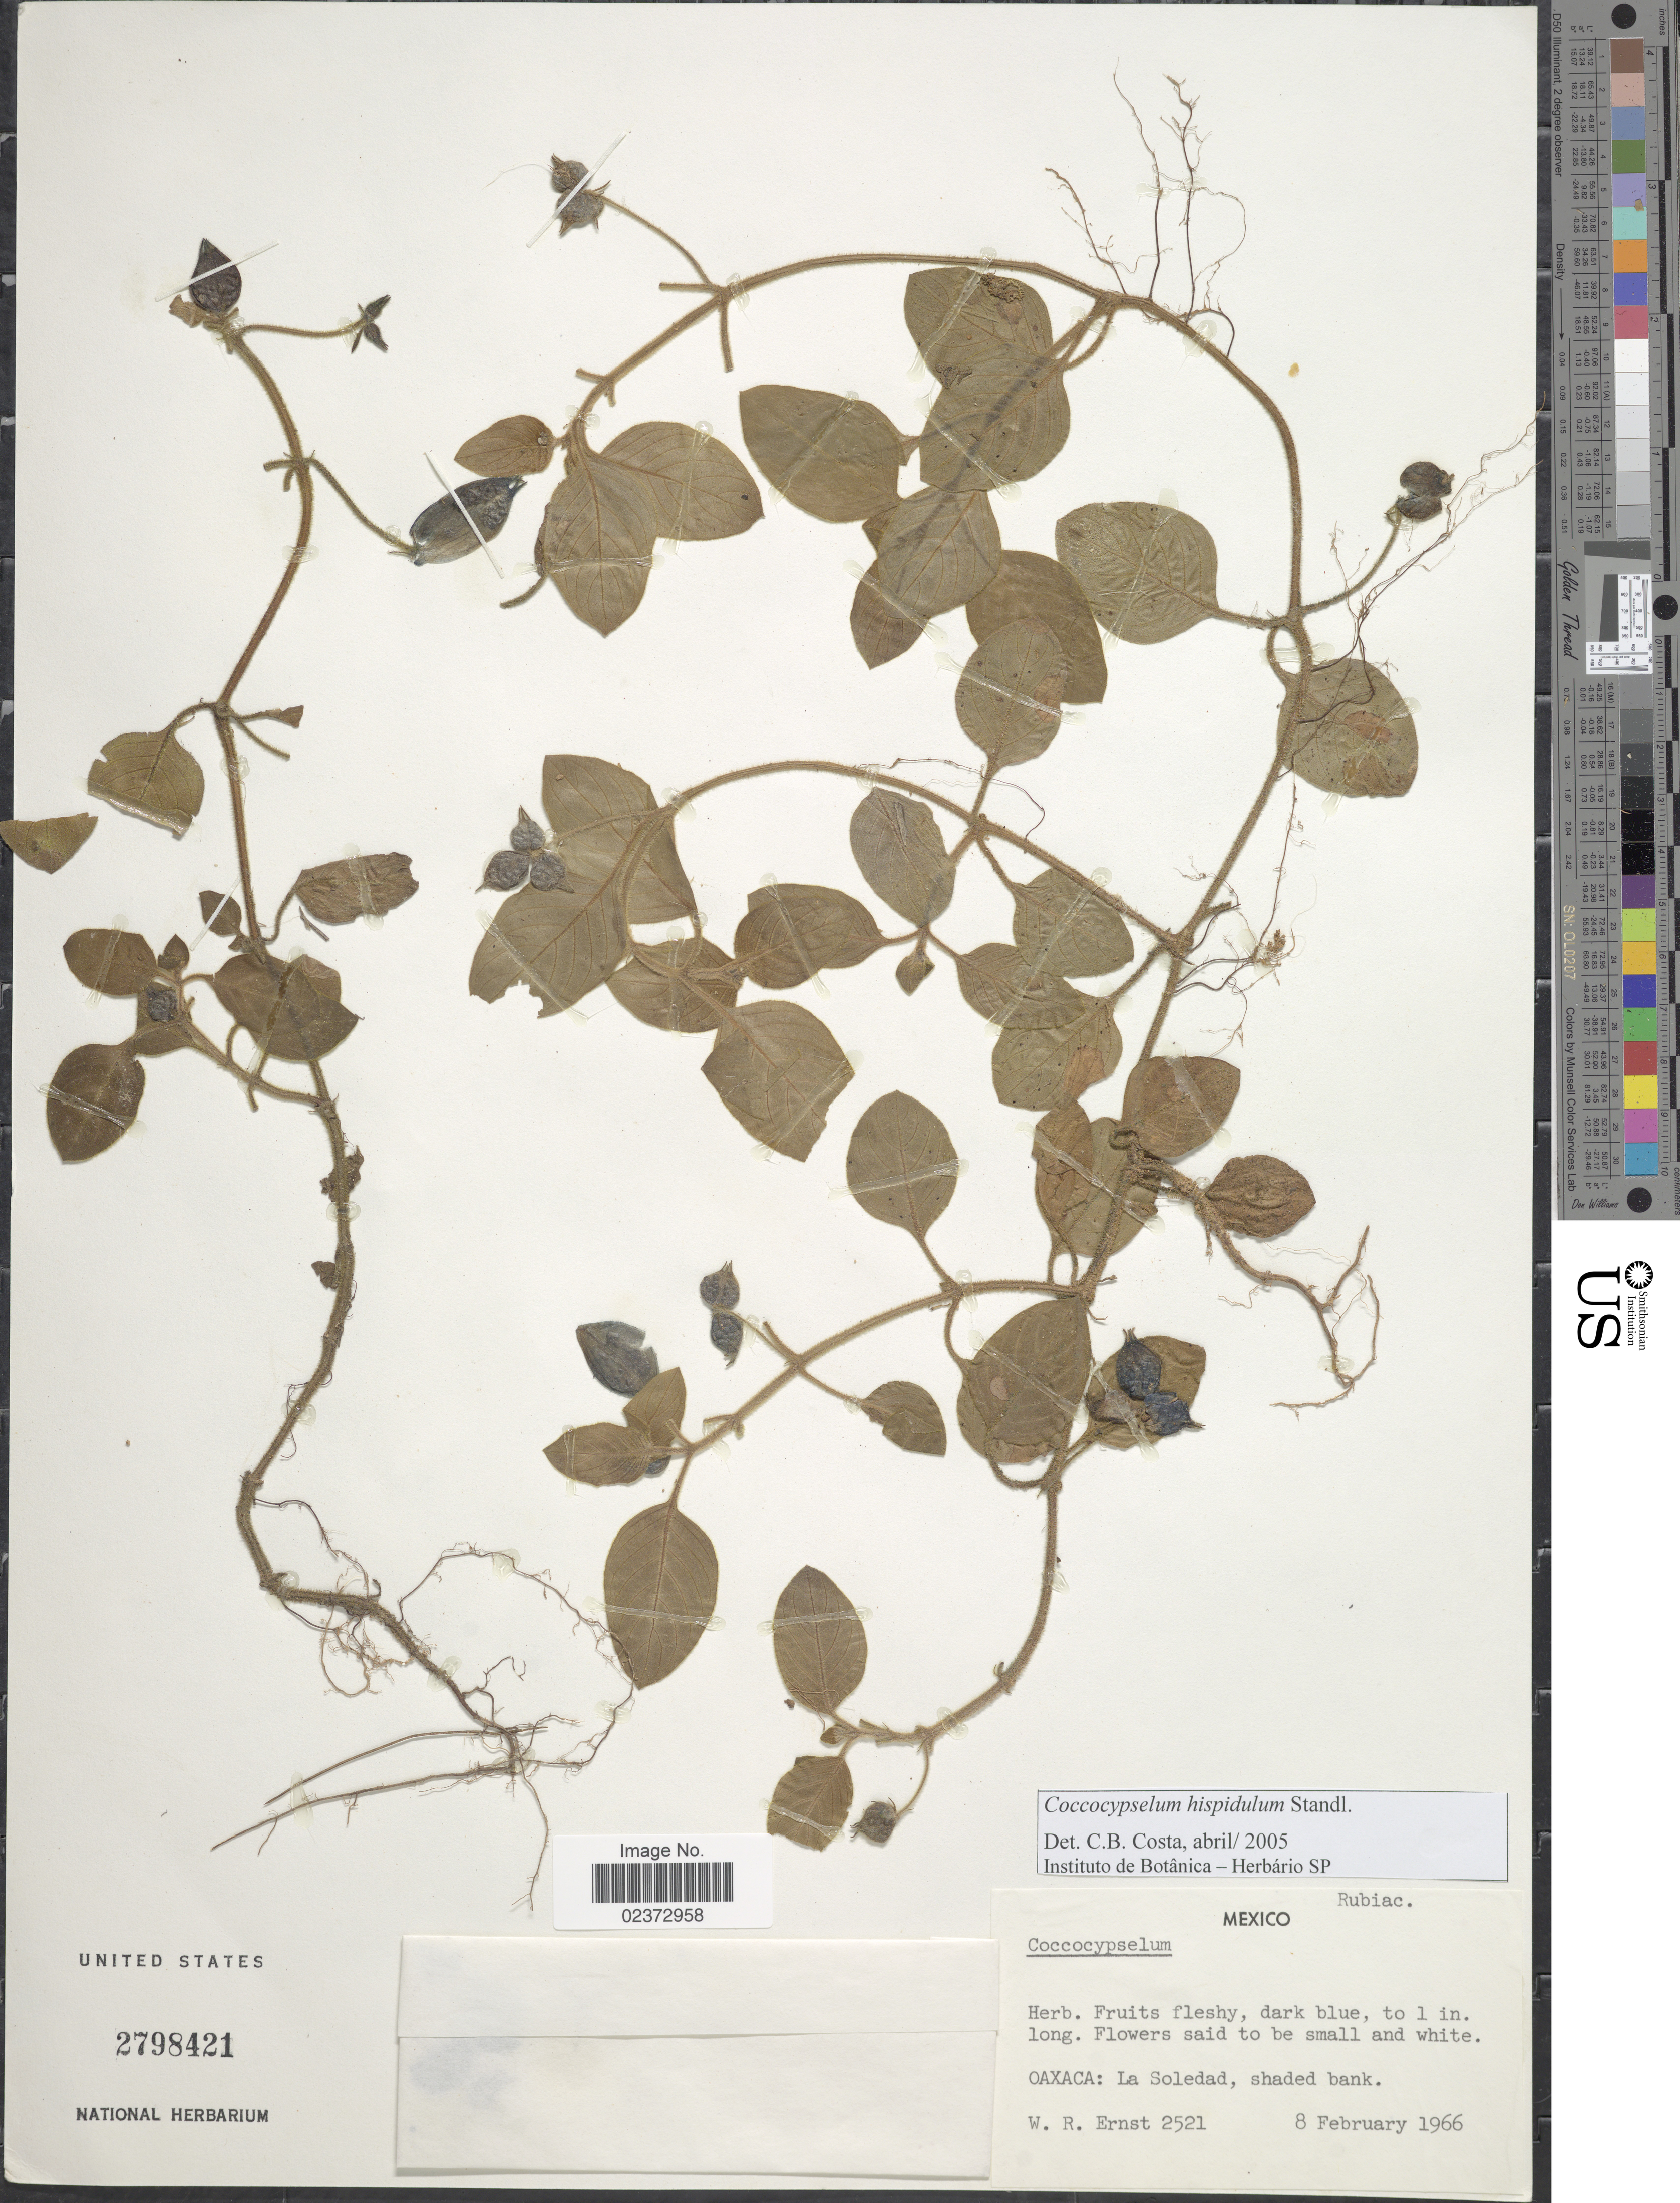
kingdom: Plantae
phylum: Tracheophyta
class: Magnoliopsida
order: Gentianales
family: Rubiaceae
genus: Coccocypselum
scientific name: Coccocypselum hispidulum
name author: (Standl.) Standl.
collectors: W. R. Ernst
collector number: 2521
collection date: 1966-02-08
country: Mexico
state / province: Oaxaca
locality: La Soledad, shaded bank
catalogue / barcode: US 2798421